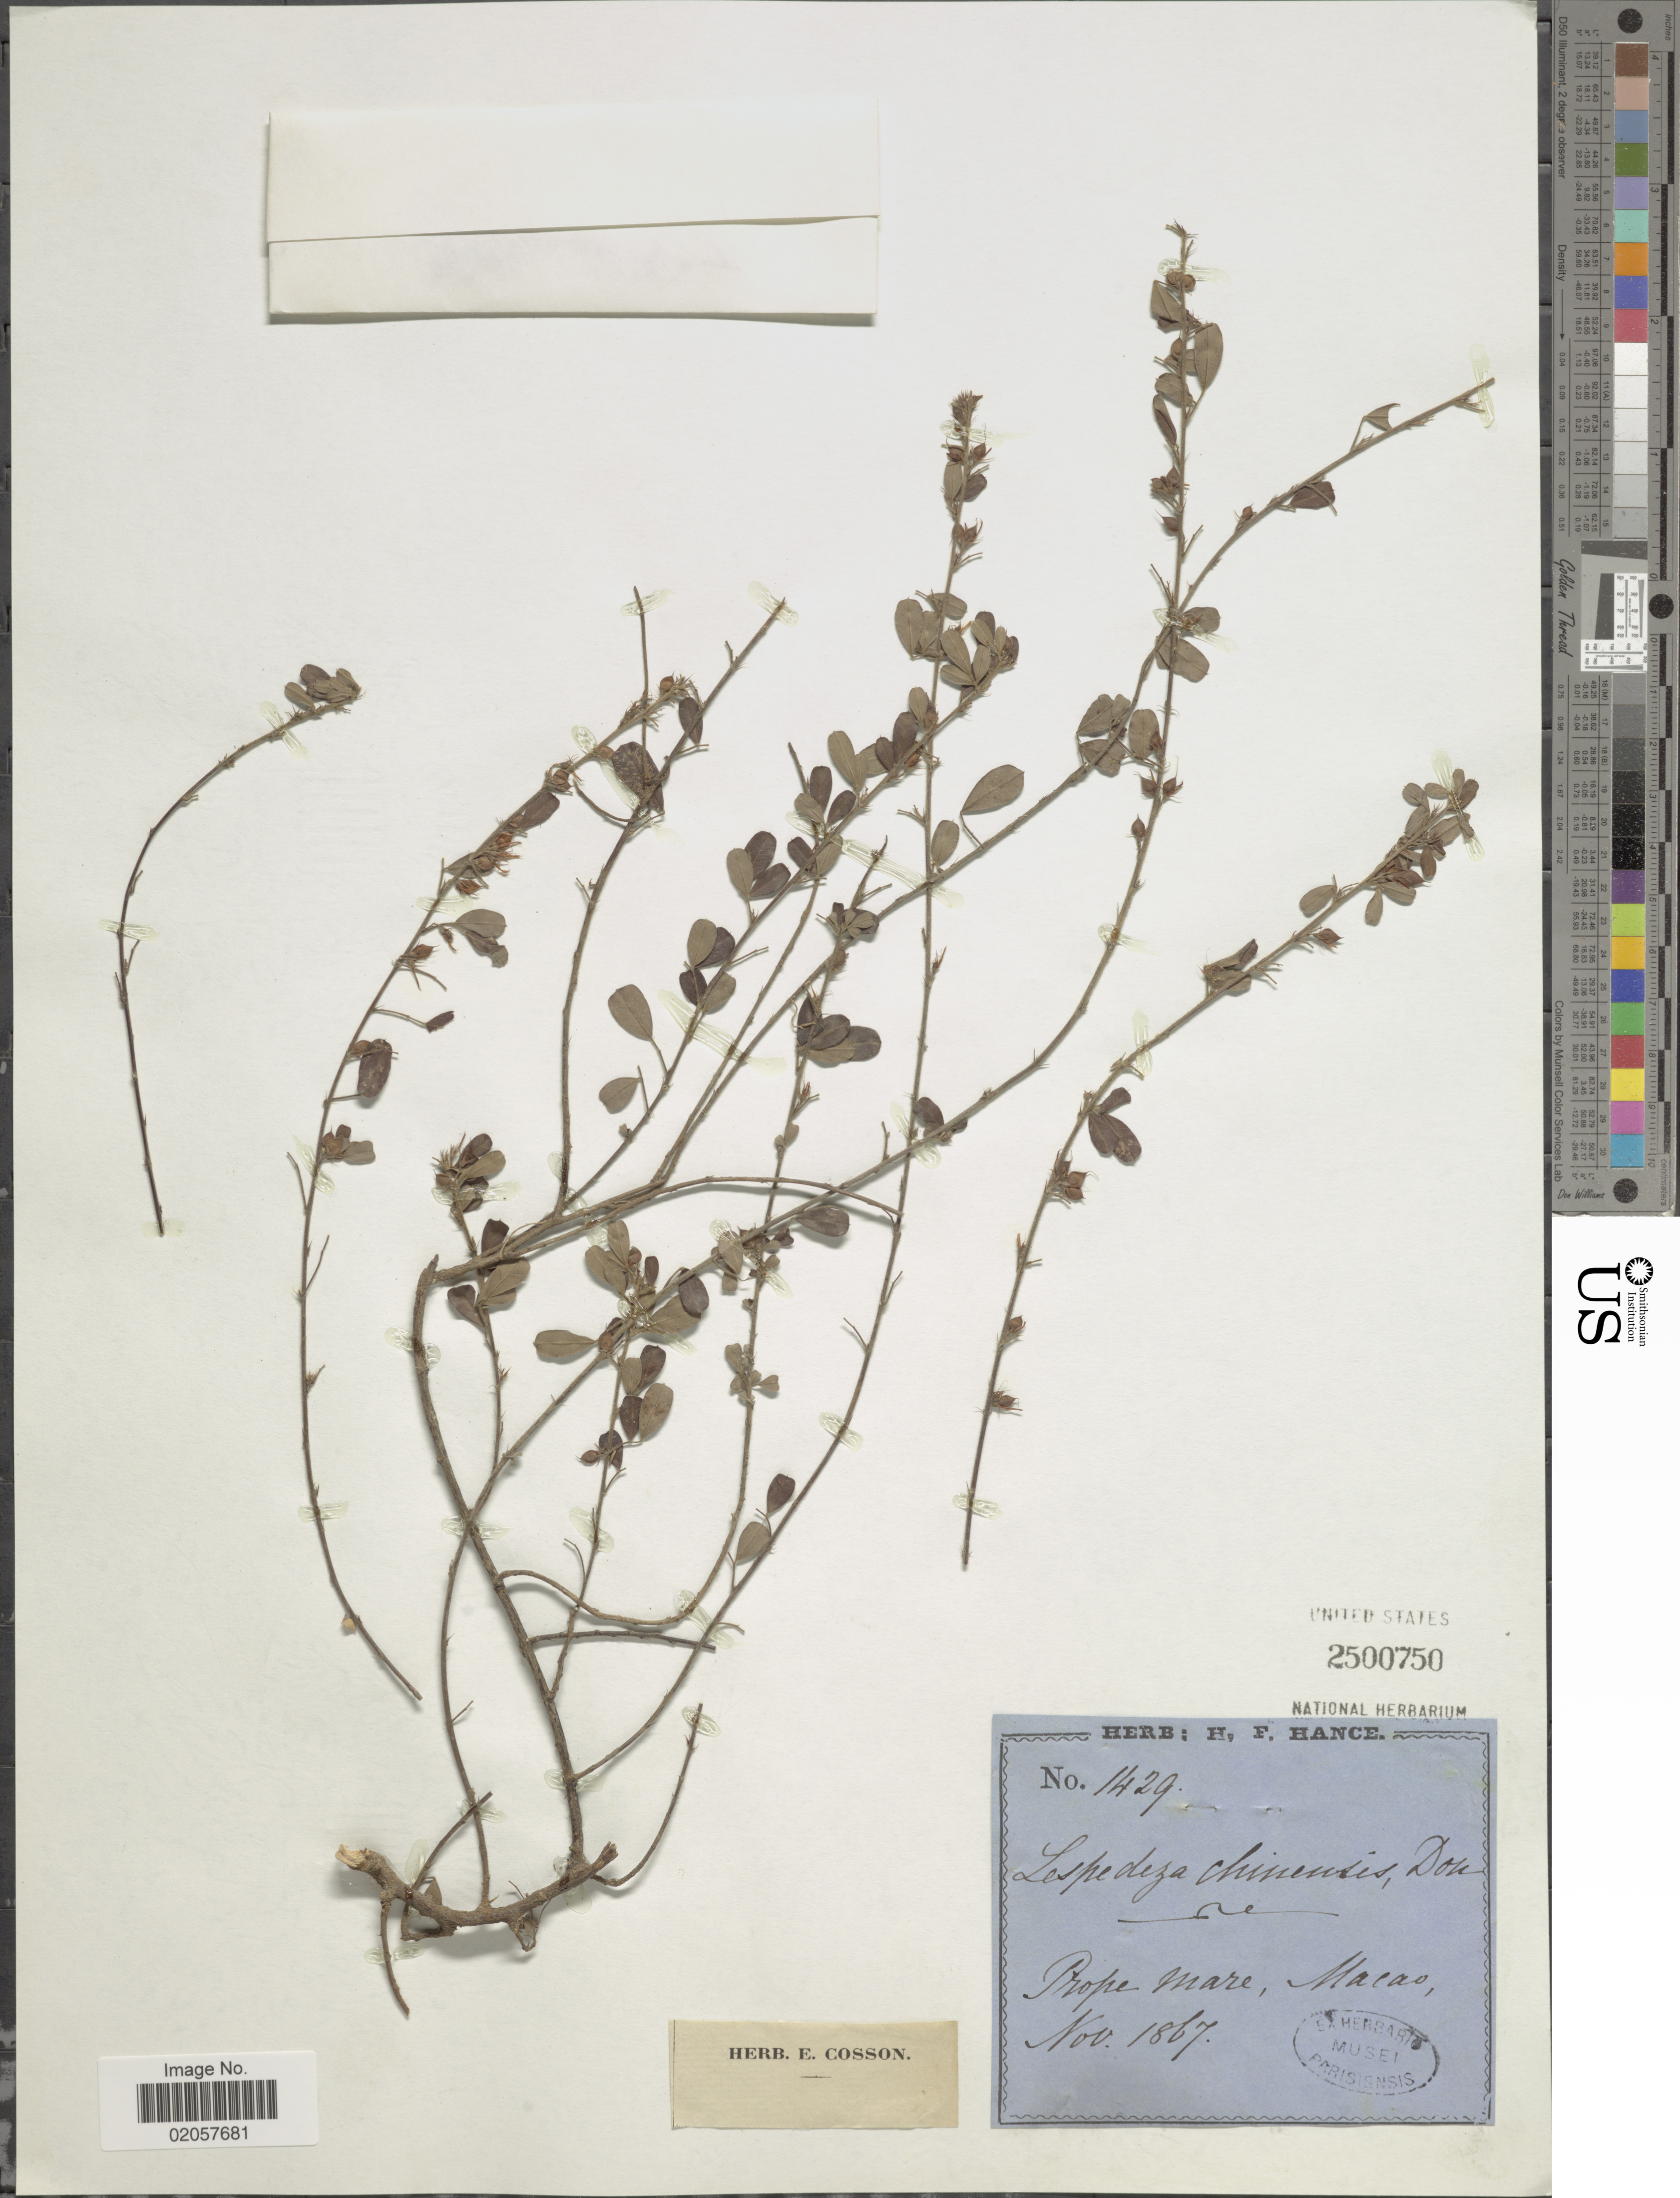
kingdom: Plantae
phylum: Tracheophyta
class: Magnoliopsida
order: Fabales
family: Fabaceae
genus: Lespedeza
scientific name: Lespedeza chinensis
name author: G. Don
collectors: Ex herb. H. F. Hance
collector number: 1429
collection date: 1867-11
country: China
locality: Prope mare, Macao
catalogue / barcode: US 2500750